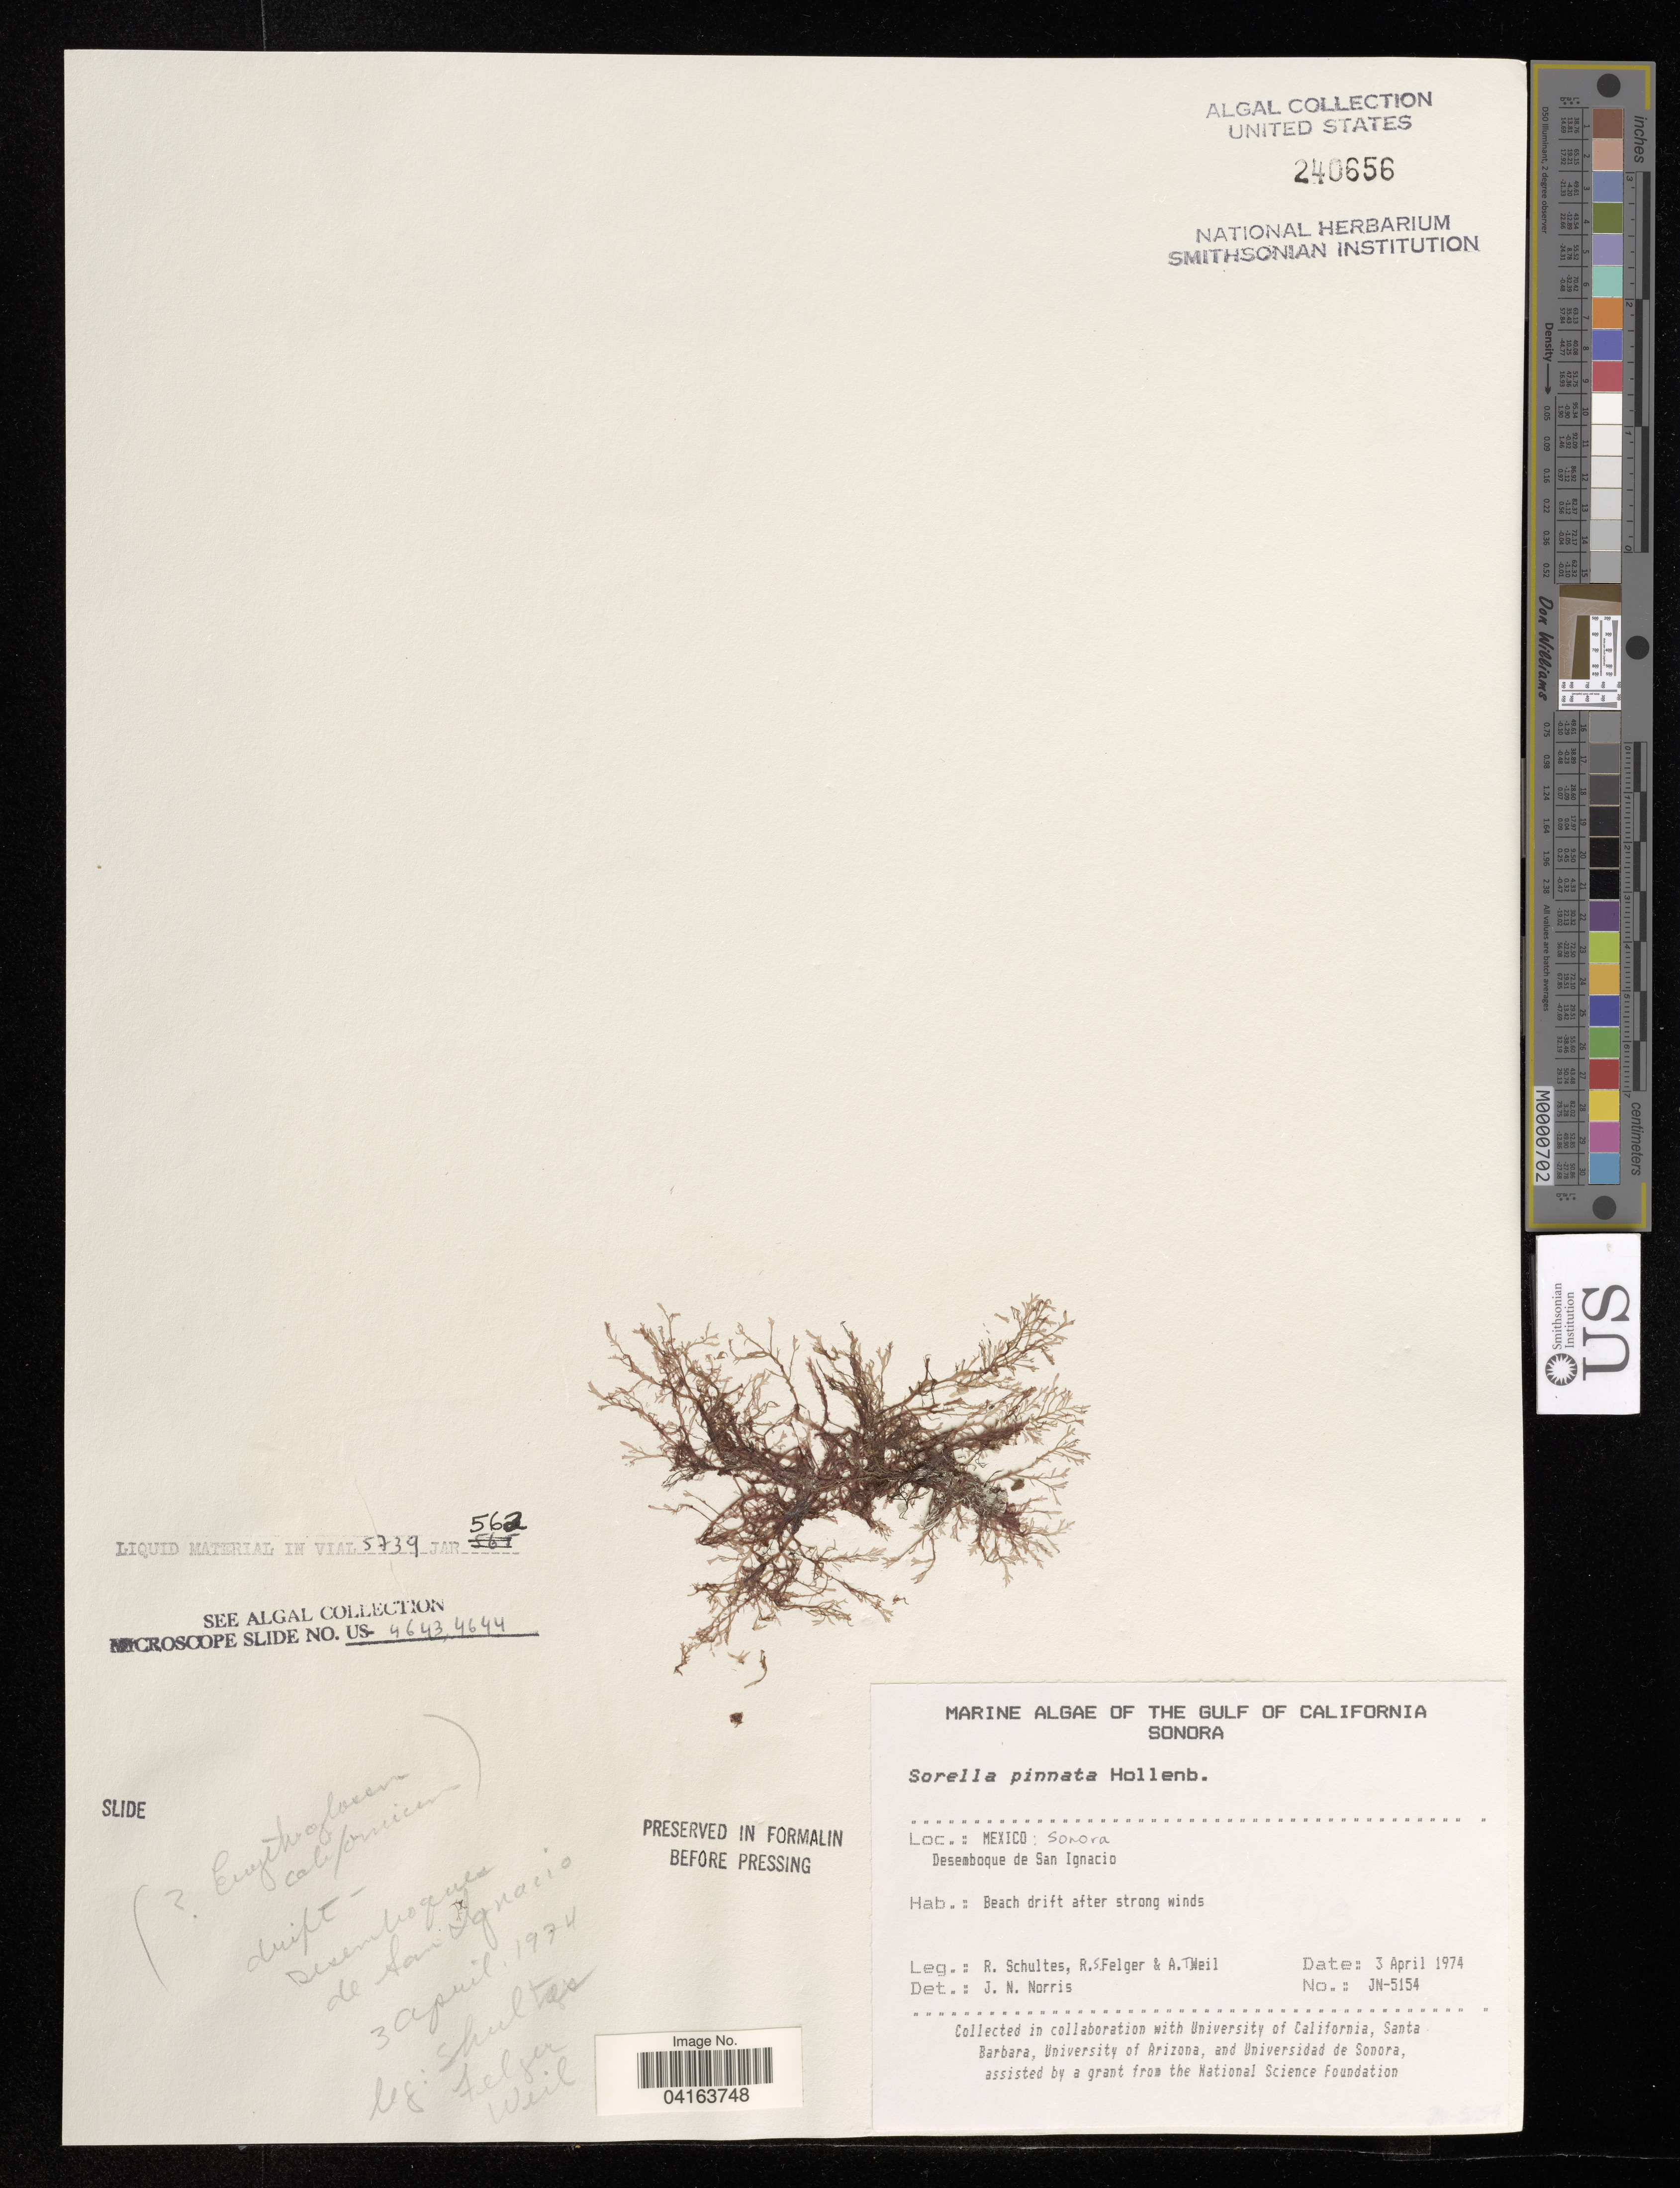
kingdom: Plantae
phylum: Rhodophyta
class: Florideophyceae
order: Ceramiales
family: Delesseriaceae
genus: Sorella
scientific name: Sorella pinnata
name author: Hollenb.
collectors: R. Schultes, R. S. Felger & A. T. Weil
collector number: JN-5154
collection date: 1974-04-03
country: Mexico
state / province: Sonora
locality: The Gulf of California. Desemboque de San Ignacio.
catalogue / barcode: US 240656